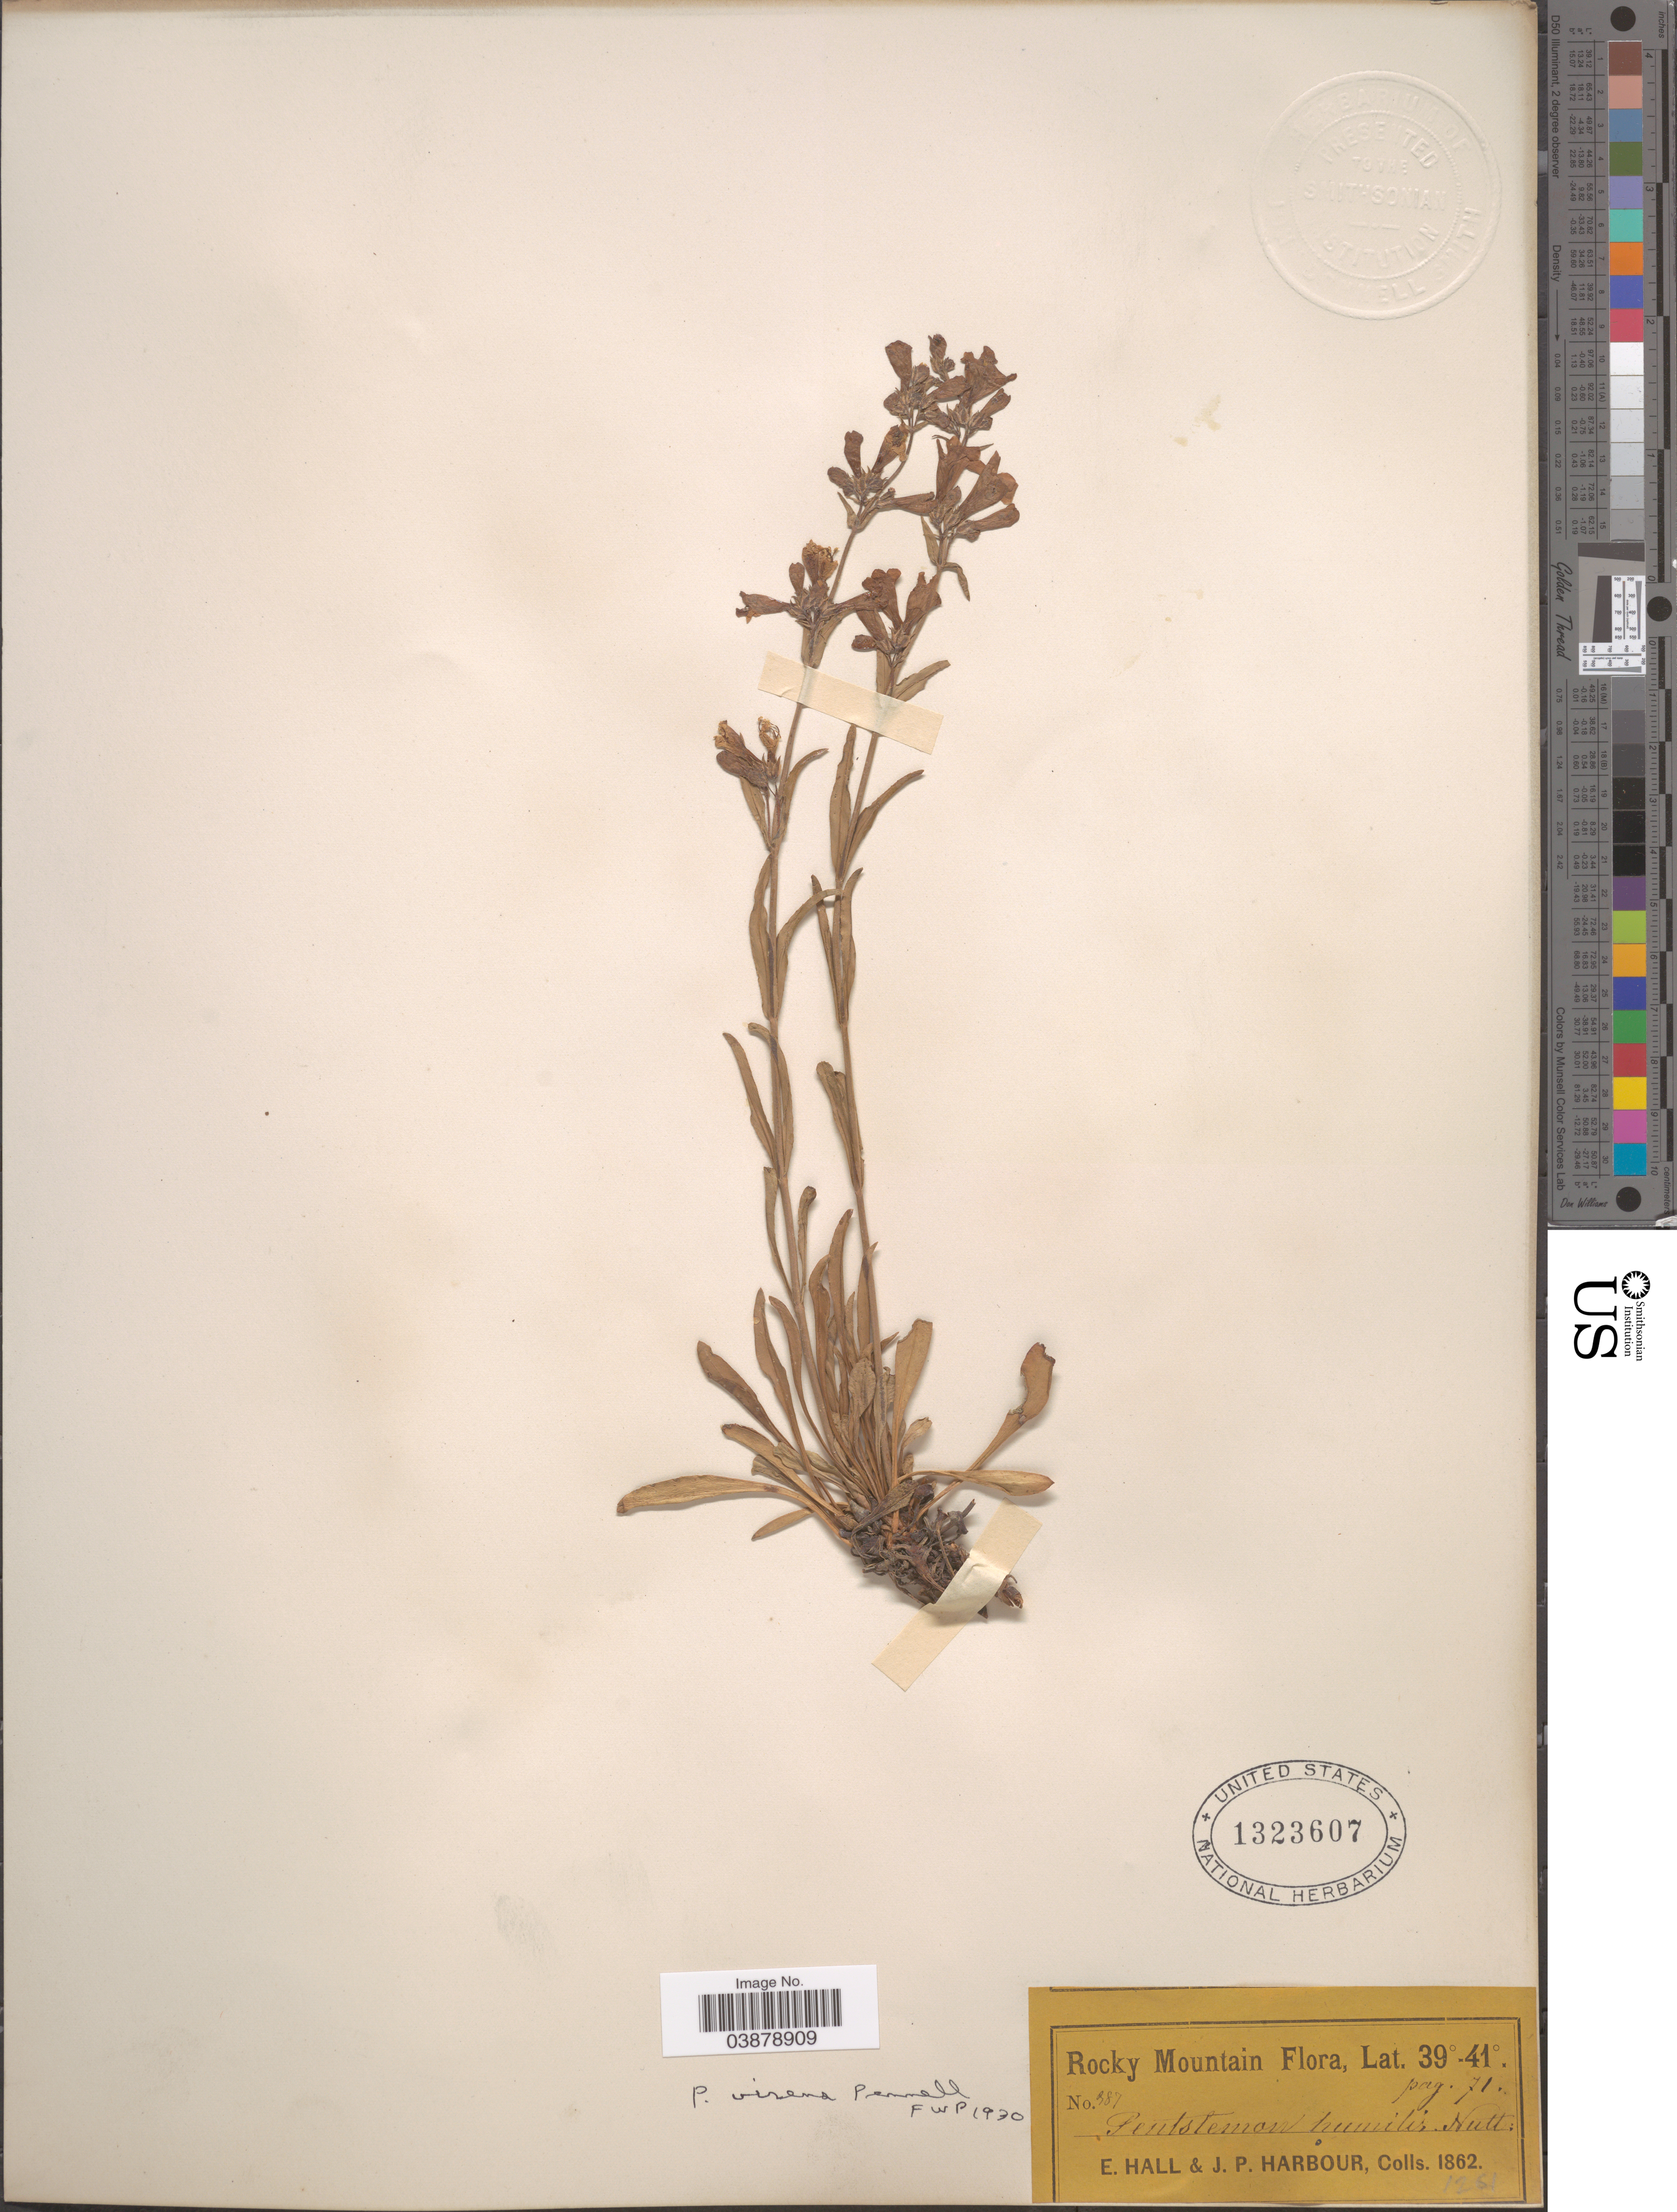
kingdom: Plantae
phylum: Tracheophyta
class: Magnoliopsida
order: Lamiales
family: Plantaginaceae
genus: Penstemon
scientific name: Penstemon virens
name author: Pennell ex Rydb.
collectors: E. Hall & J. Harbour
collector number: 387*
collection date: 1862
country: United States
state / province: Colorado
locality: Rocky Mountain.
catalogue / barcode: US 1323607